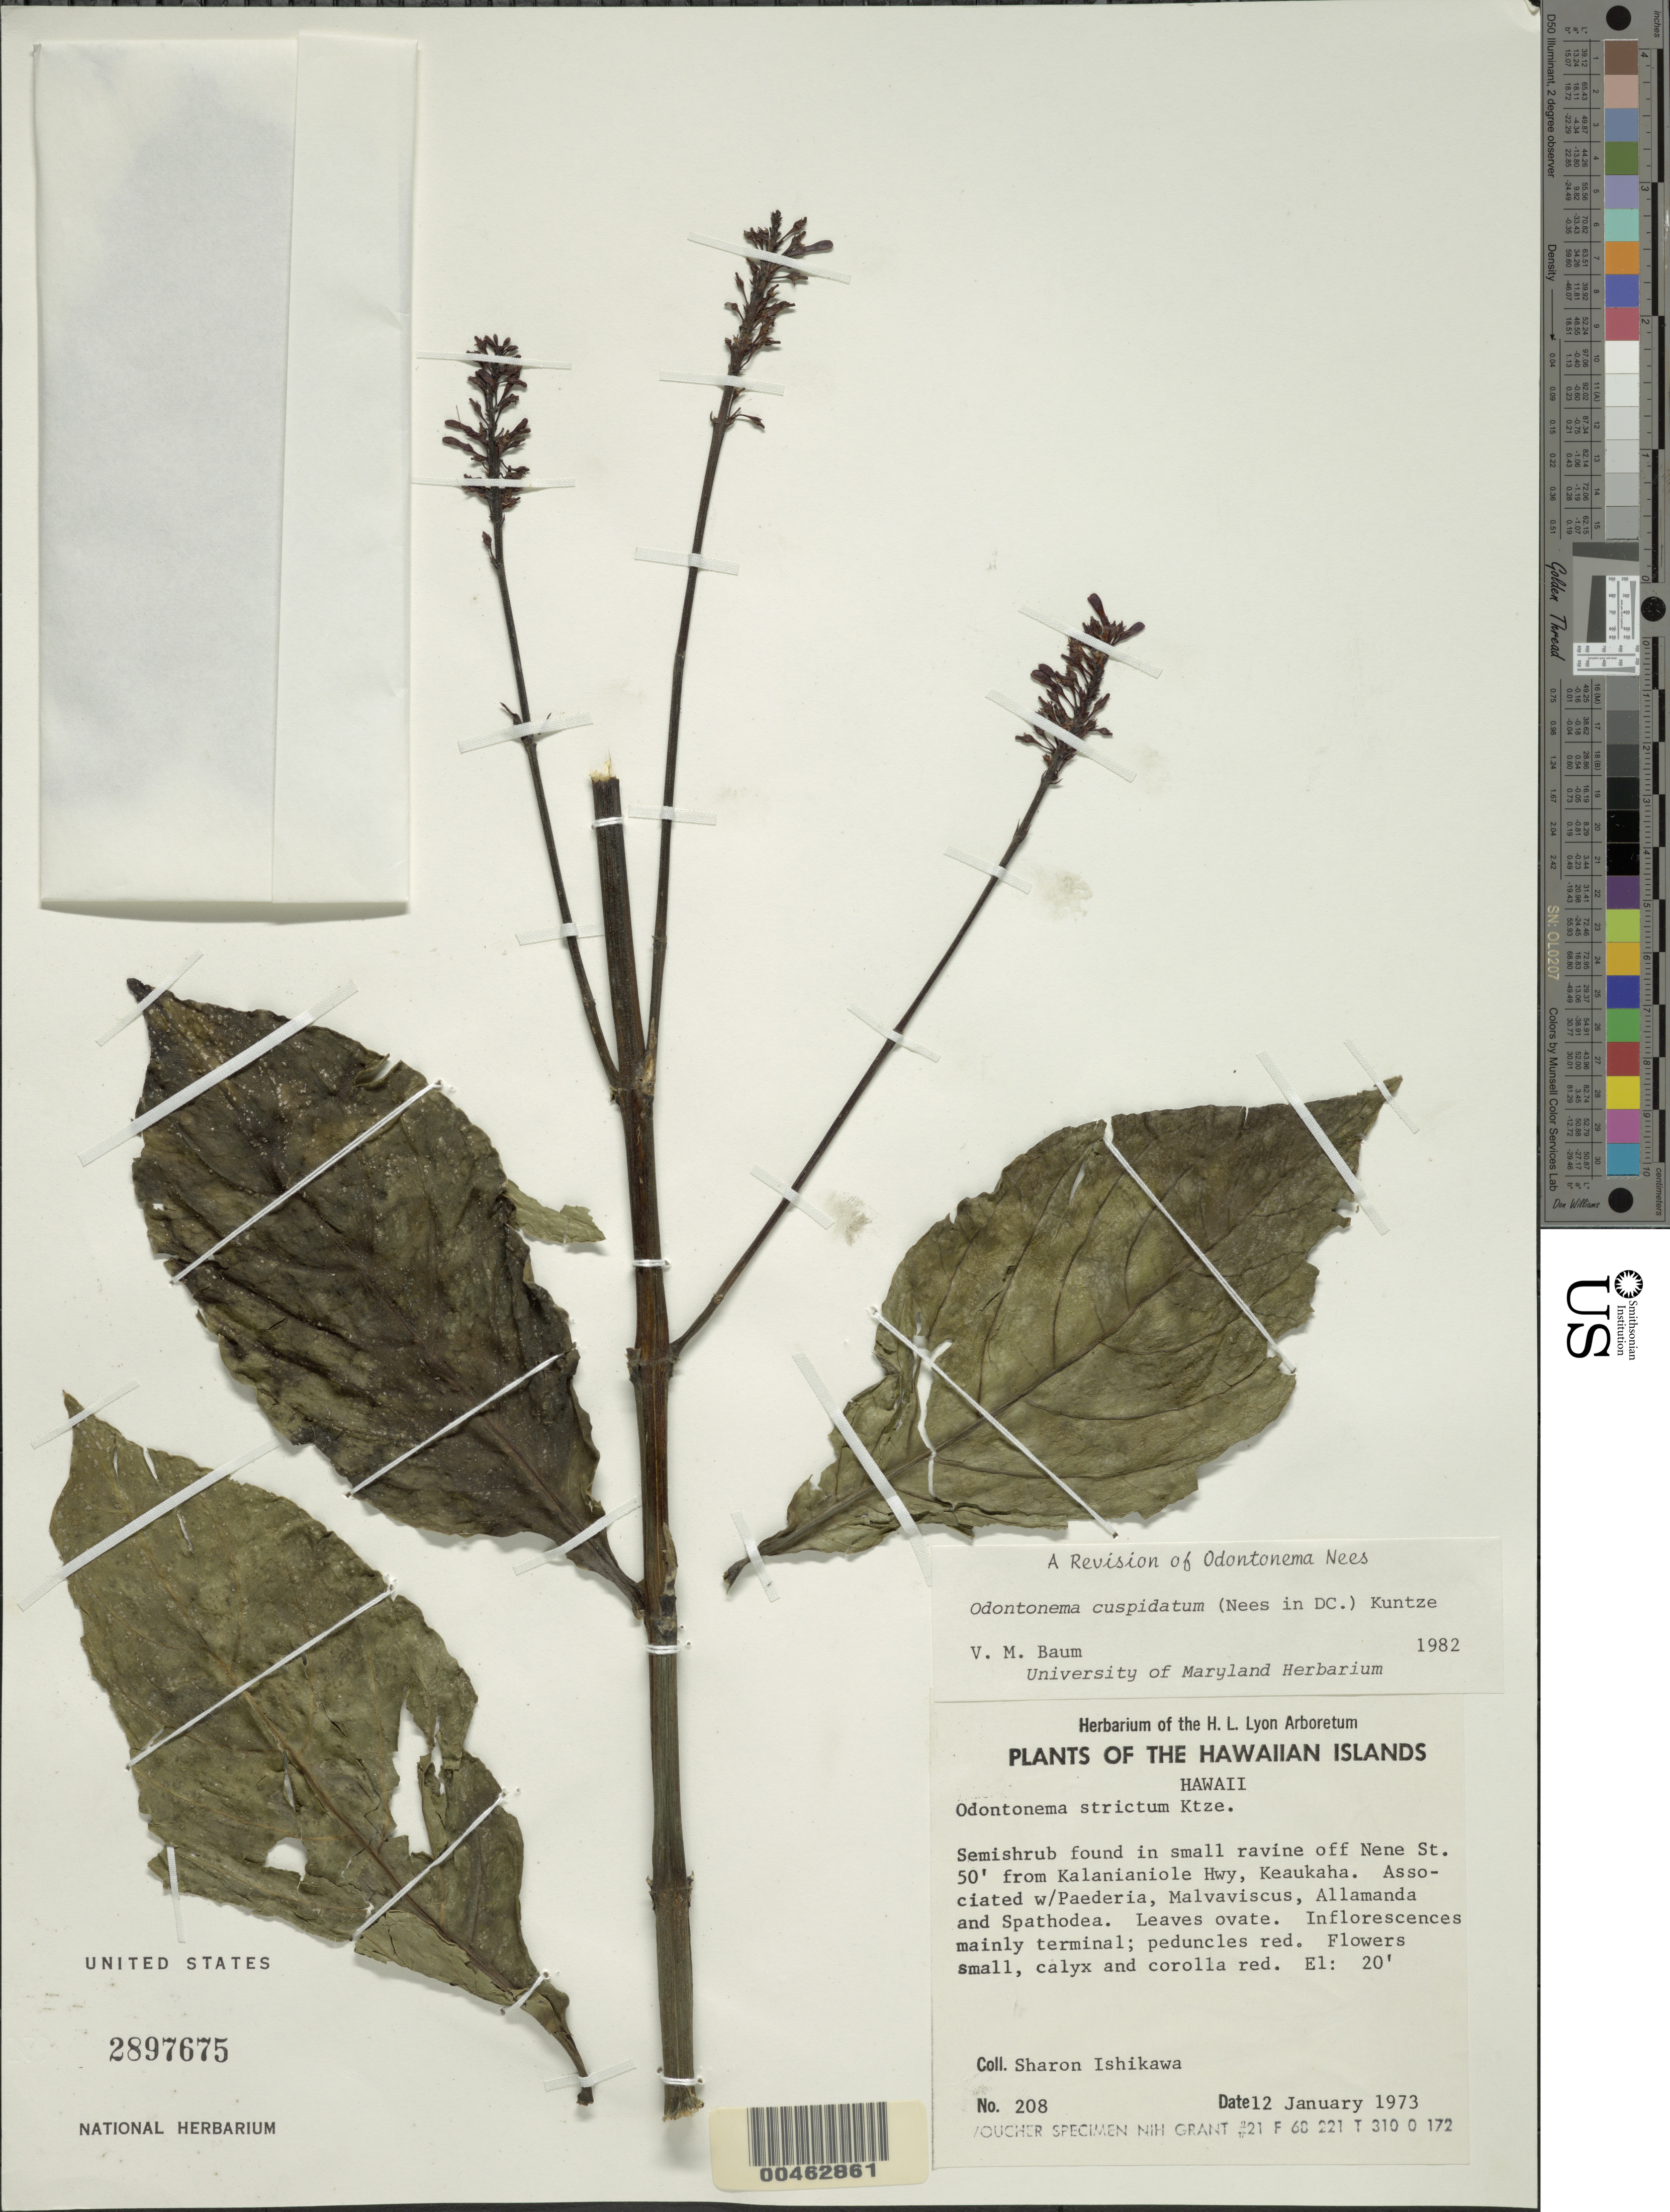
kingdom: Plantae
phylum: Tracheophyta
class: Magnoliopsida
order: Lamiales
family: Acanthaceae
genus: Odontonema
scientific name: Odontonema cuspidatum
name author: (Nees) Kuntze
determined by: Baum, V. M.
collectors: S. S. Ishikawa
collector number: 208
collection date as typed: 12 Jan 1973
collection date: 1973-01-12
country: United States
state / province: Hawaii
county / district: Hawaii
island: Hawaii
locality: in small ravine off Nene St. 50' from Kalanianiole Hwy, Keaukaha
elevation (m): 6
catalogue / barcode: US 2897675